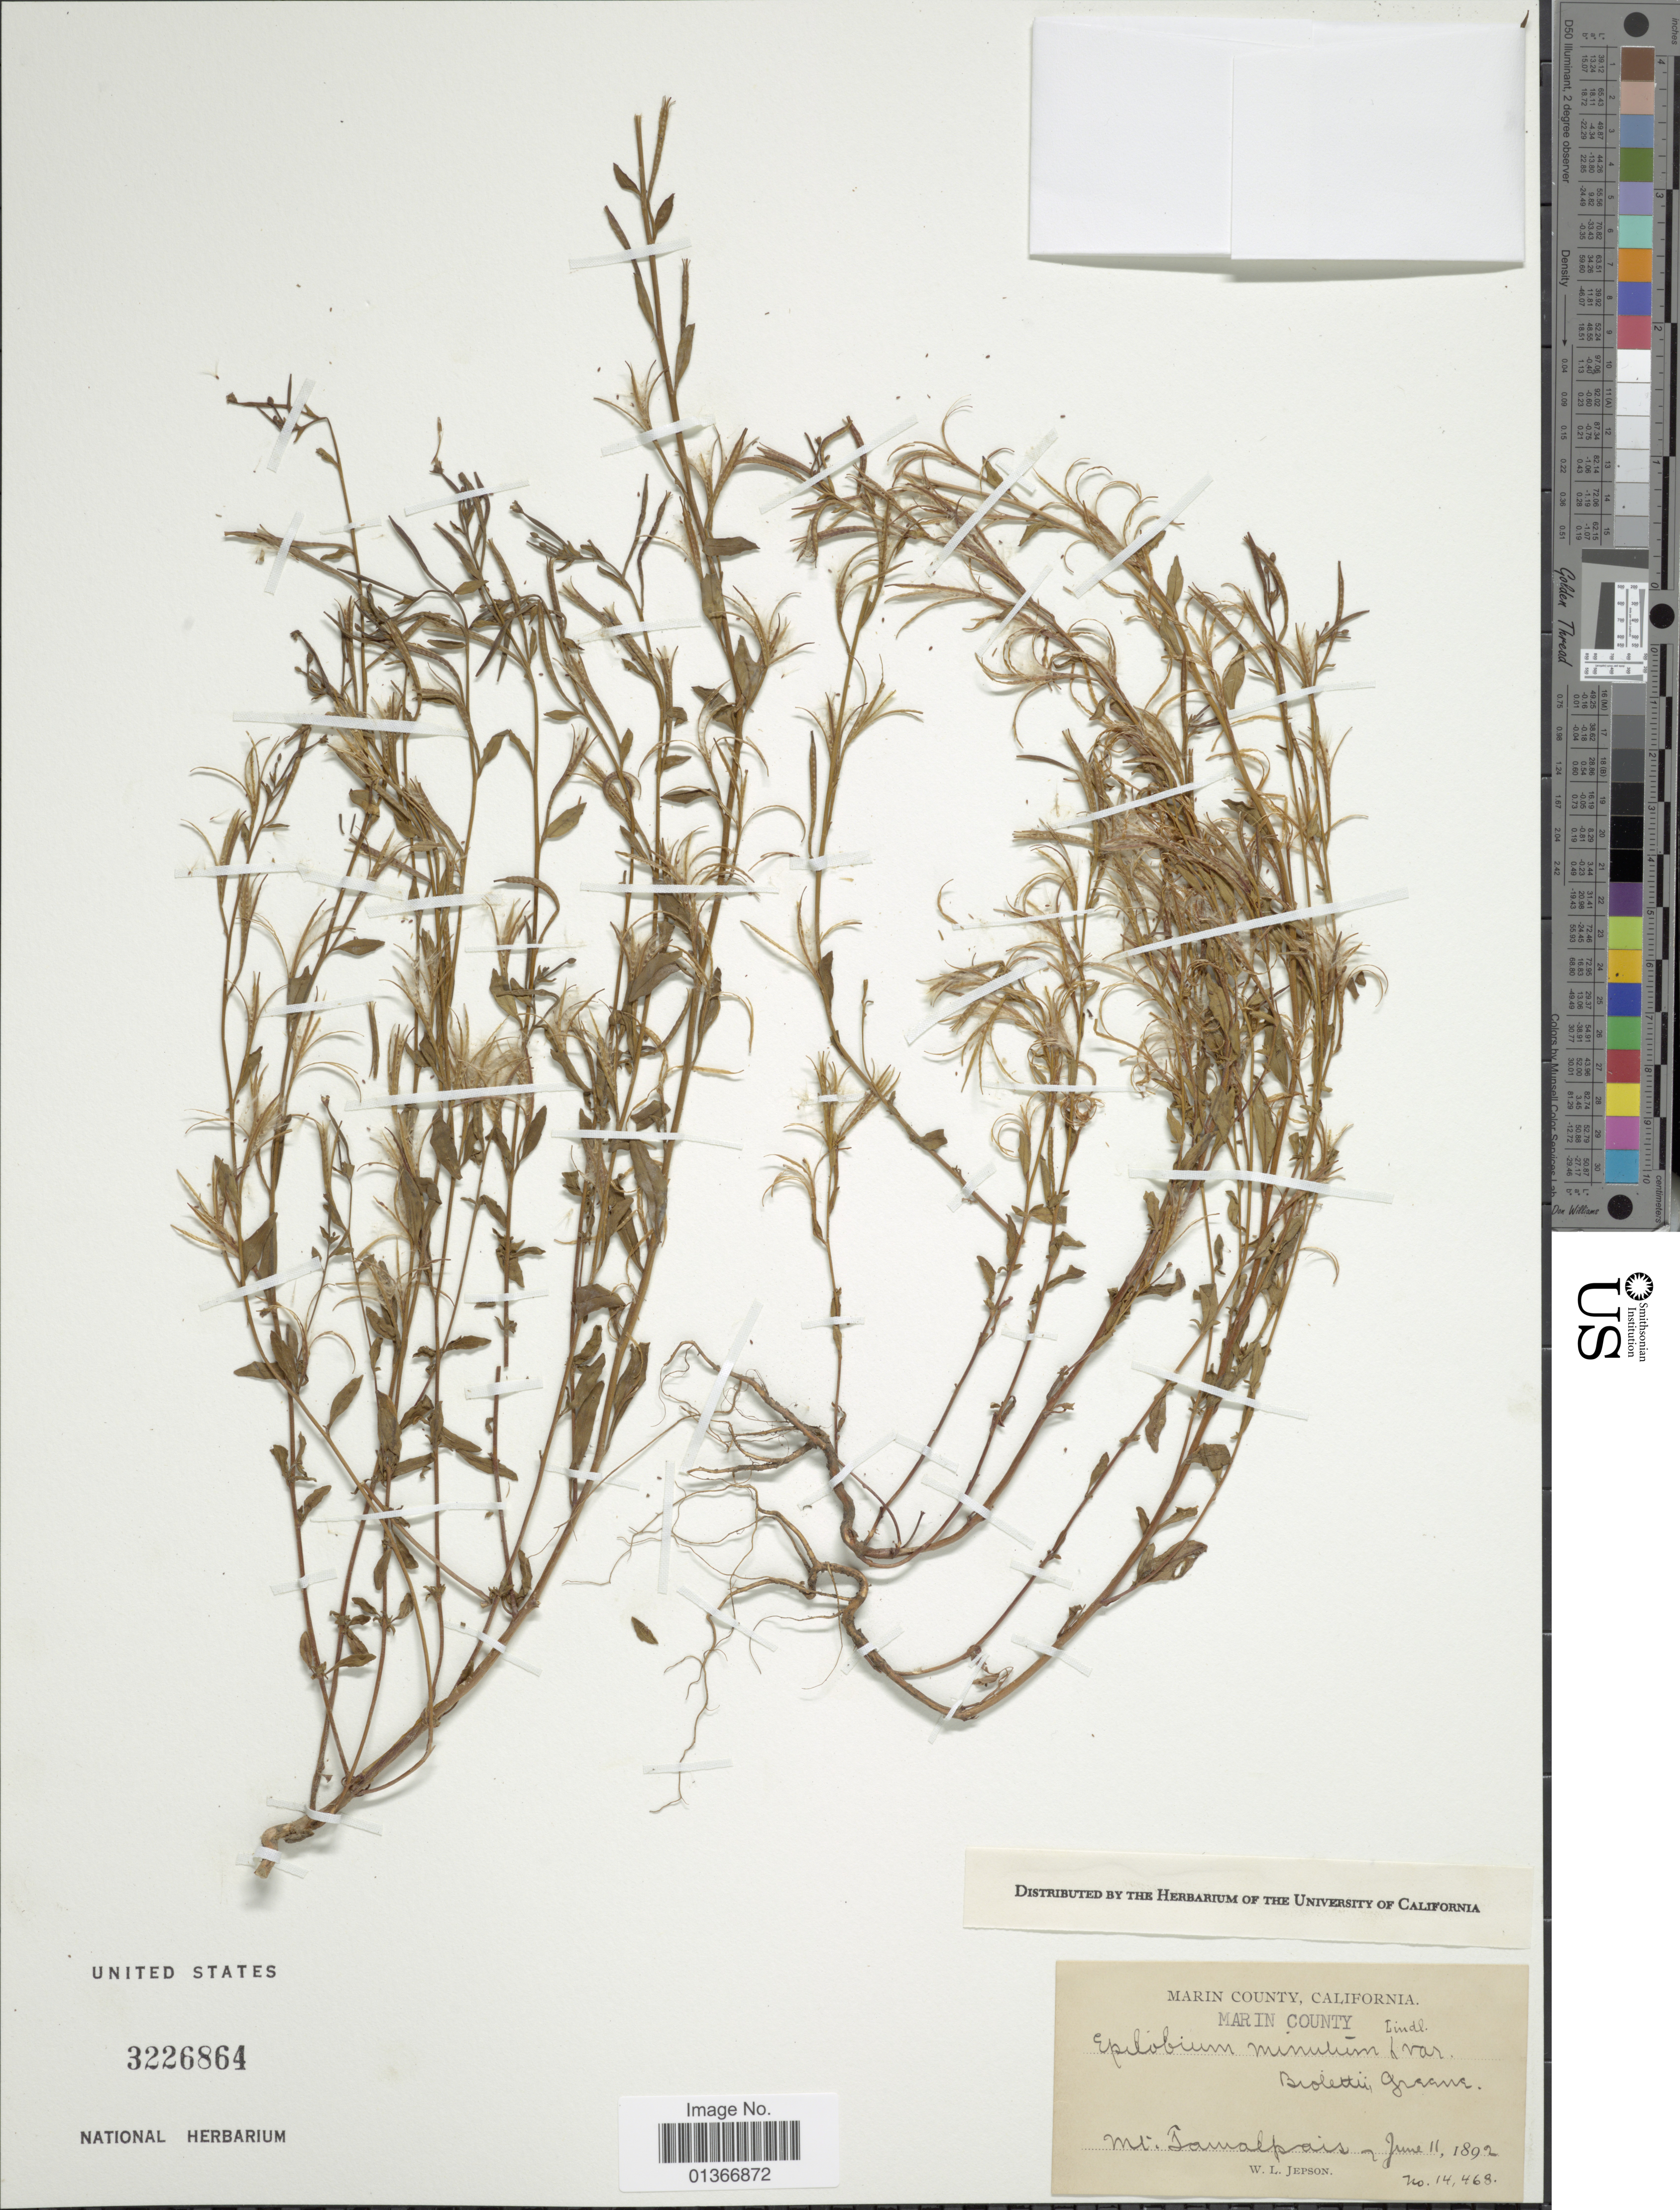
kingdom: Plantae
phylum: Tracheophyta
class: Magnoliopsida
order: Myrtales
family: Onagraceae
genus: Epilobium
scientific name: Epilobium minutum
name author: Lindl. ex Lehm.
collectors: W. L. Jepson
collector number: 14468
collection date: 1892-06-11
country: United States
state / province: California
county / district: Marin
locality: Marin County. Mt. Tamalpais.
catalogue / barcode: US 3226864